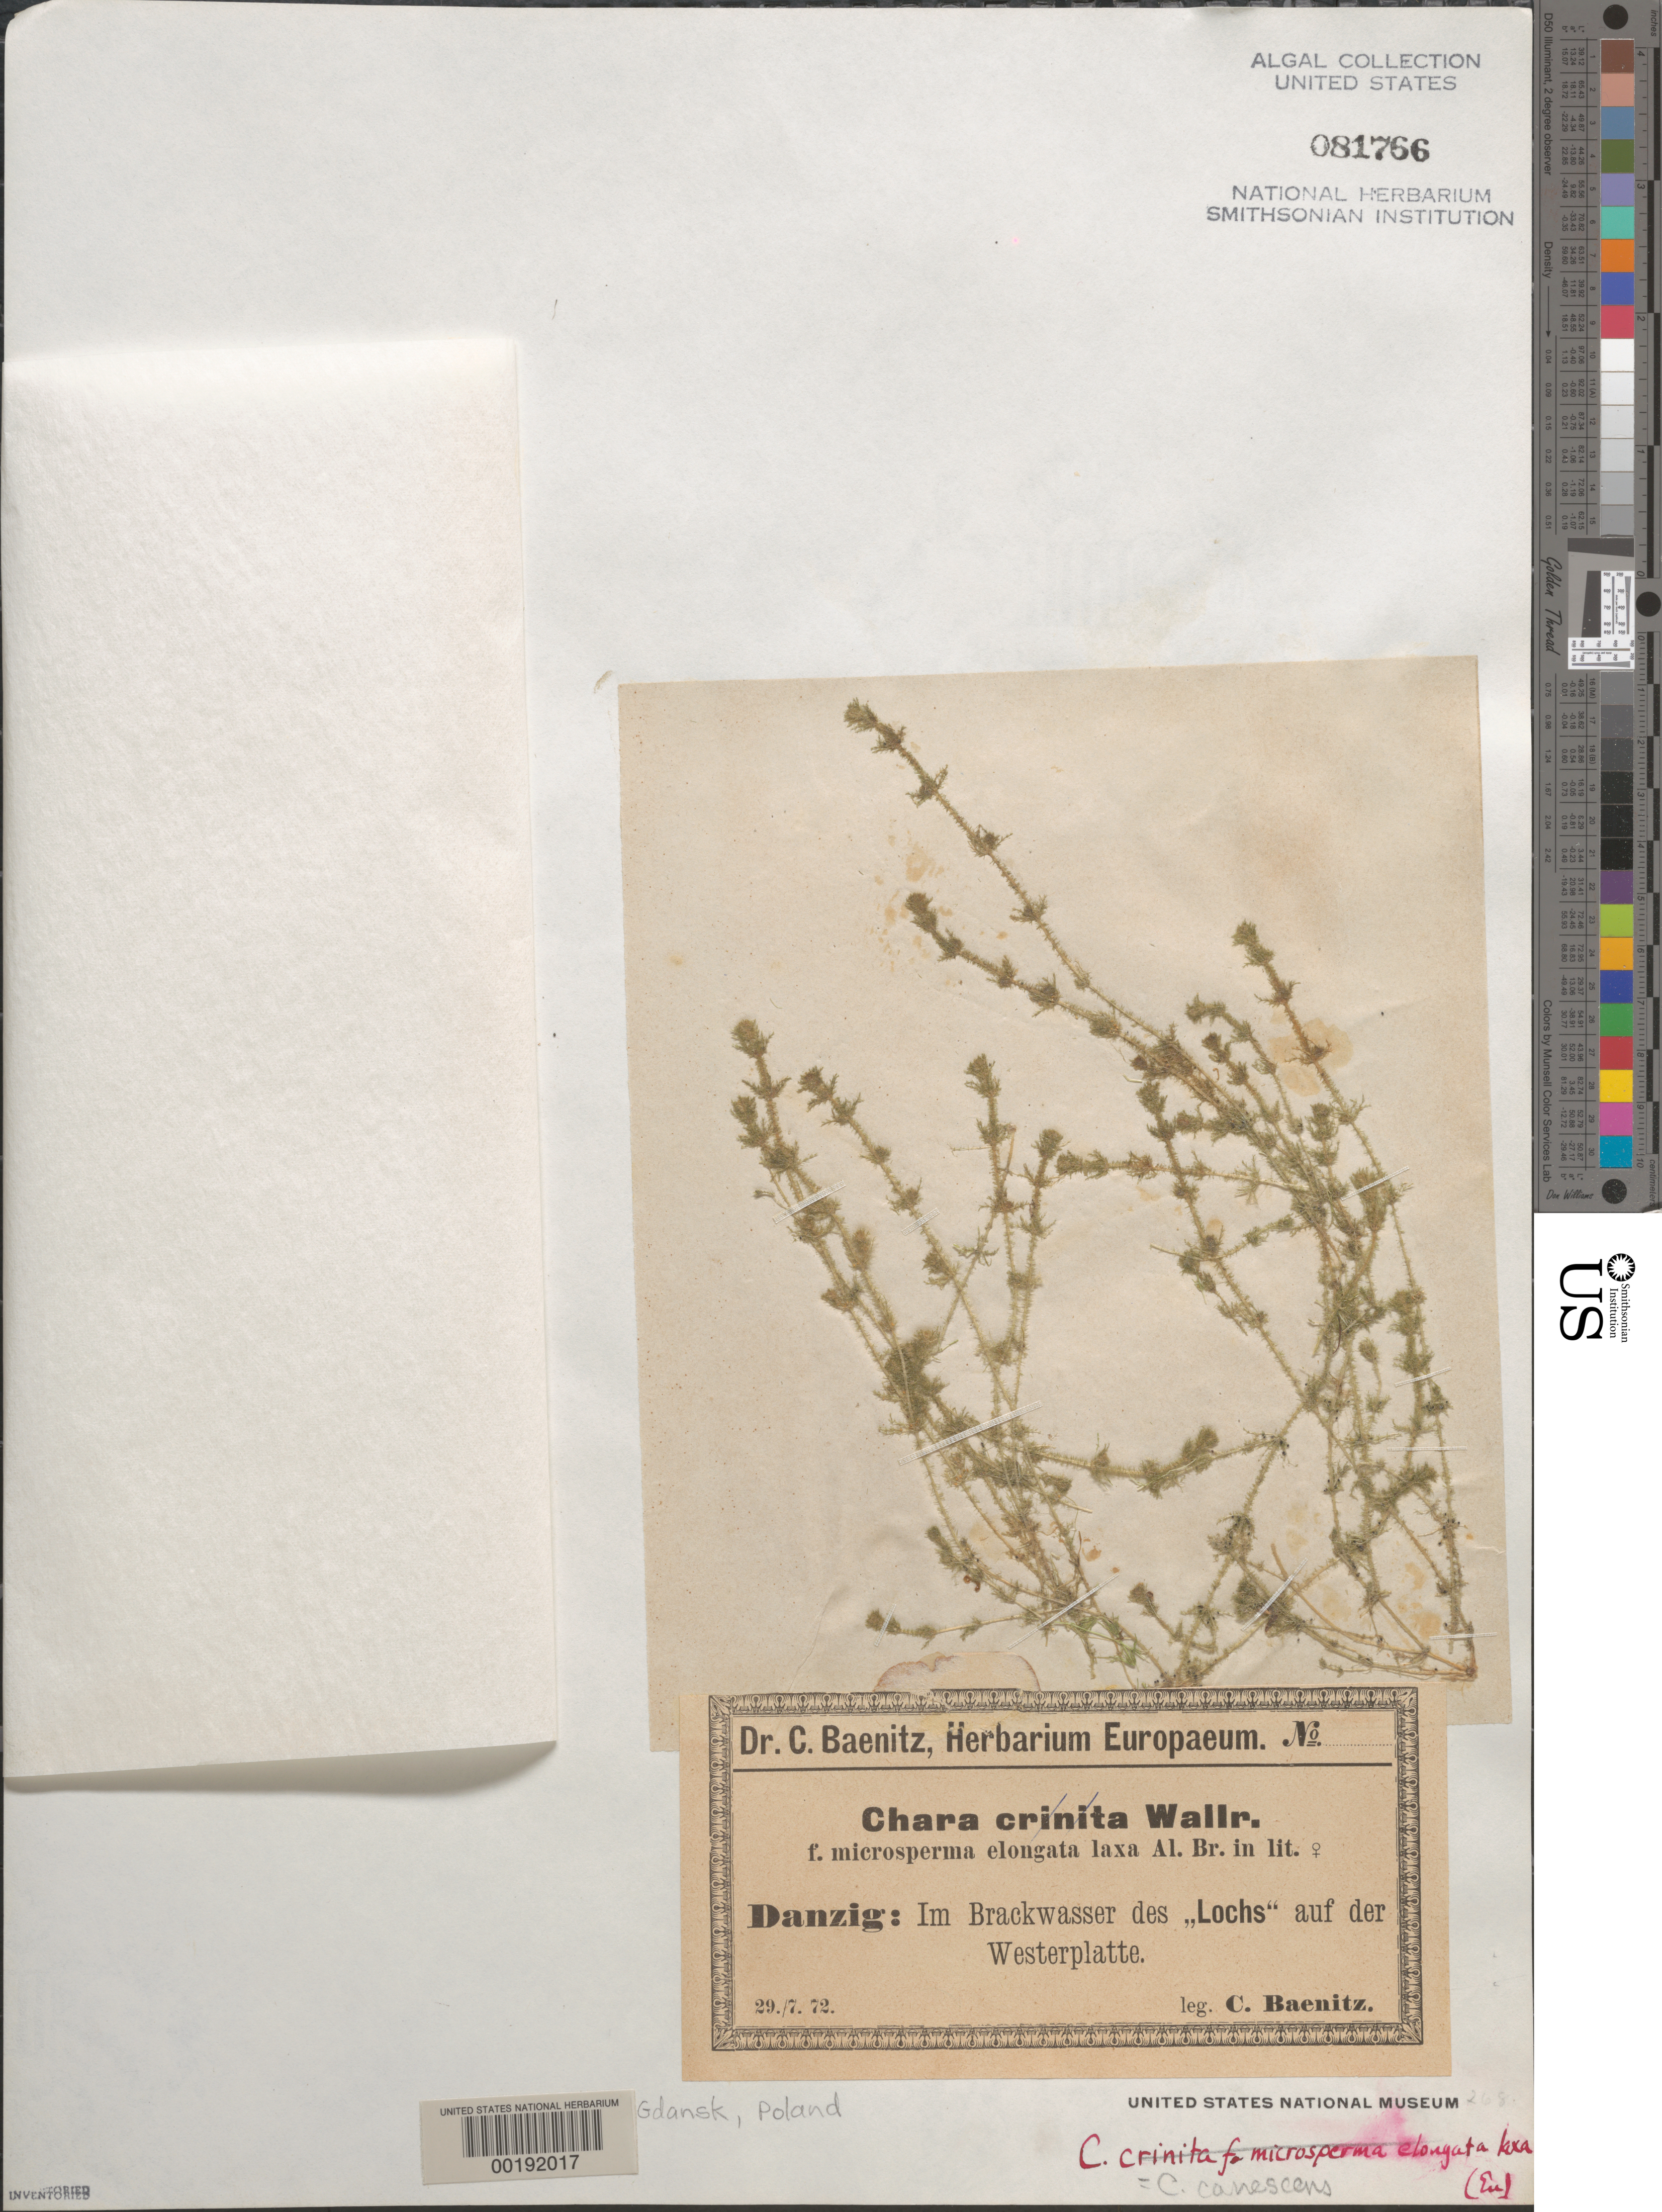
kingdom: Plantae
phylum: Charophyta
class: Charophyceae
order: Charales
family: Characeae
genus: Chara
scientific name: Chara canescens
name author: Loisel.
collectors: C. G. Baenitz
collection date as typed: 29 Jul 1872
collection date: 1872-07-29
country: Poland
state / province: Pomorskie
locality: Westerplatte locks, gdansk (danzig)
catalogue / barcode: US 81766